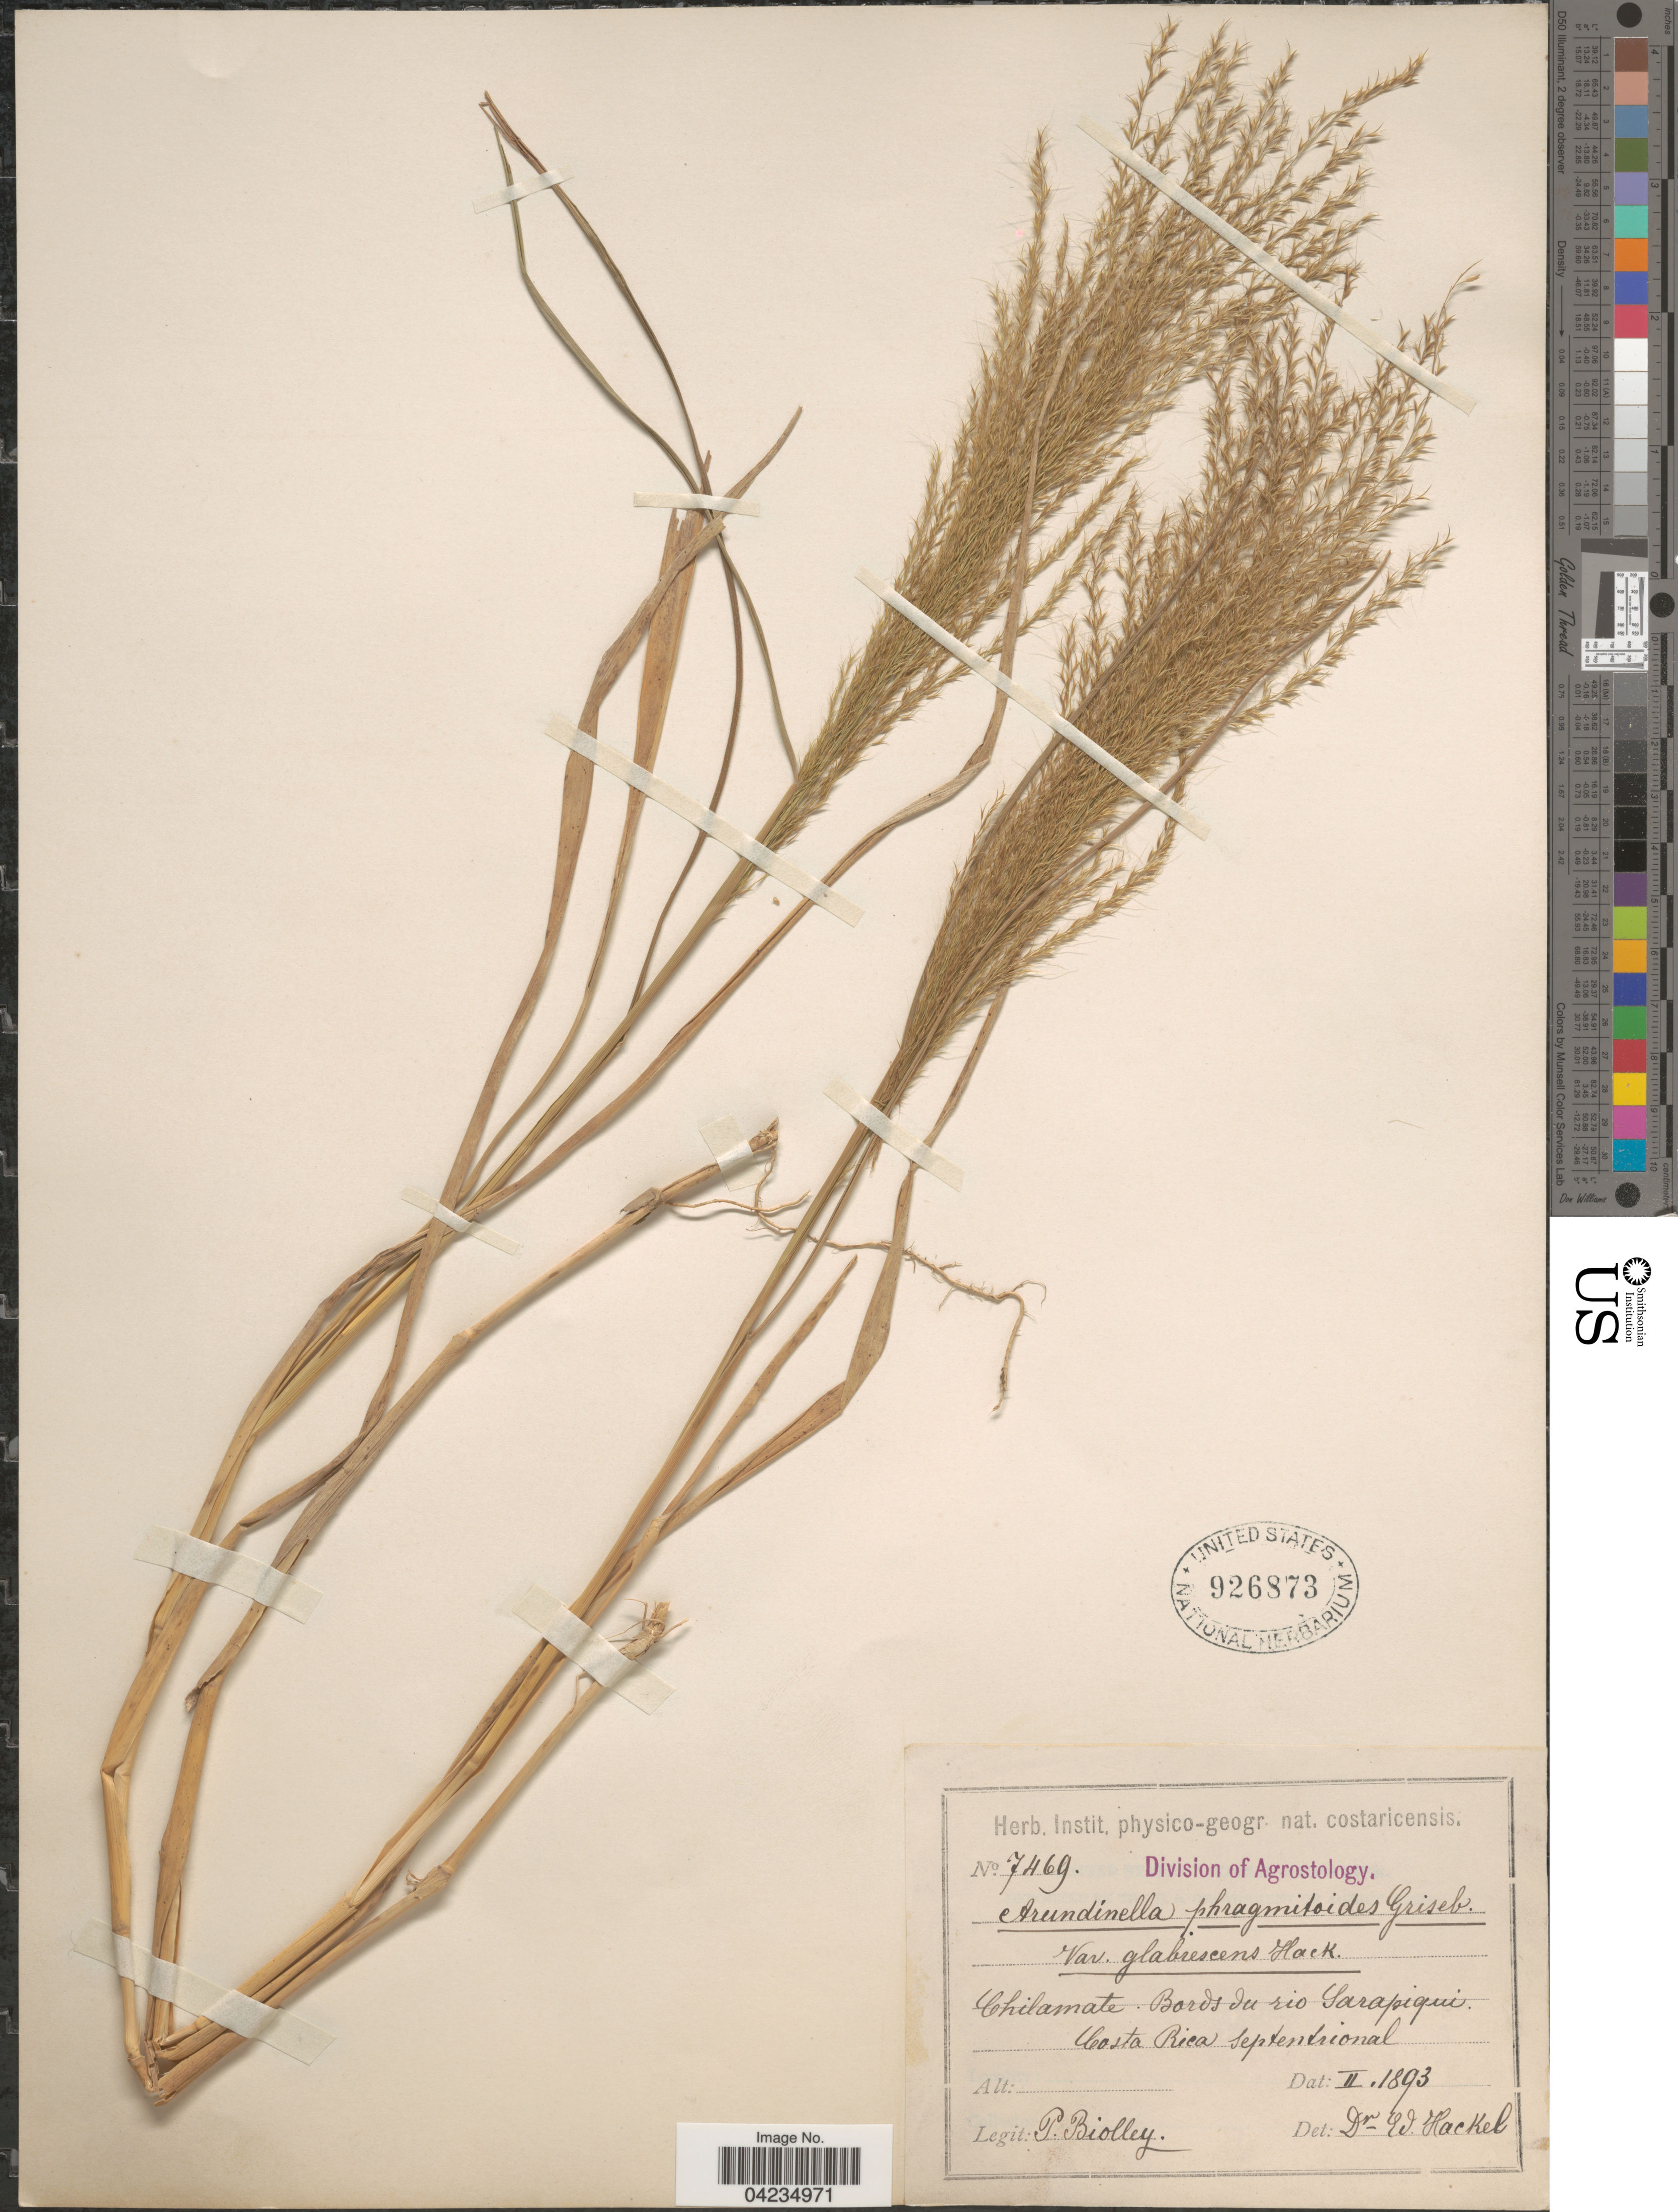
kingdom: Plantae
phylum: Tracheophyta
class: Liliopsida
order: Poales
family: Poaceae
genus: Arundinella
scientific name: Arundinella berteroniana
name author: (Schult.) Hitchc. & Chase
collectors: P. Biolley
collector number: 7469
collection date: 1893-02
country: Costa Rica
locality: Chilamate. Bords du rio Sarapiqui. Costa Rica septentrional.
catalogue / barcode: US 926873